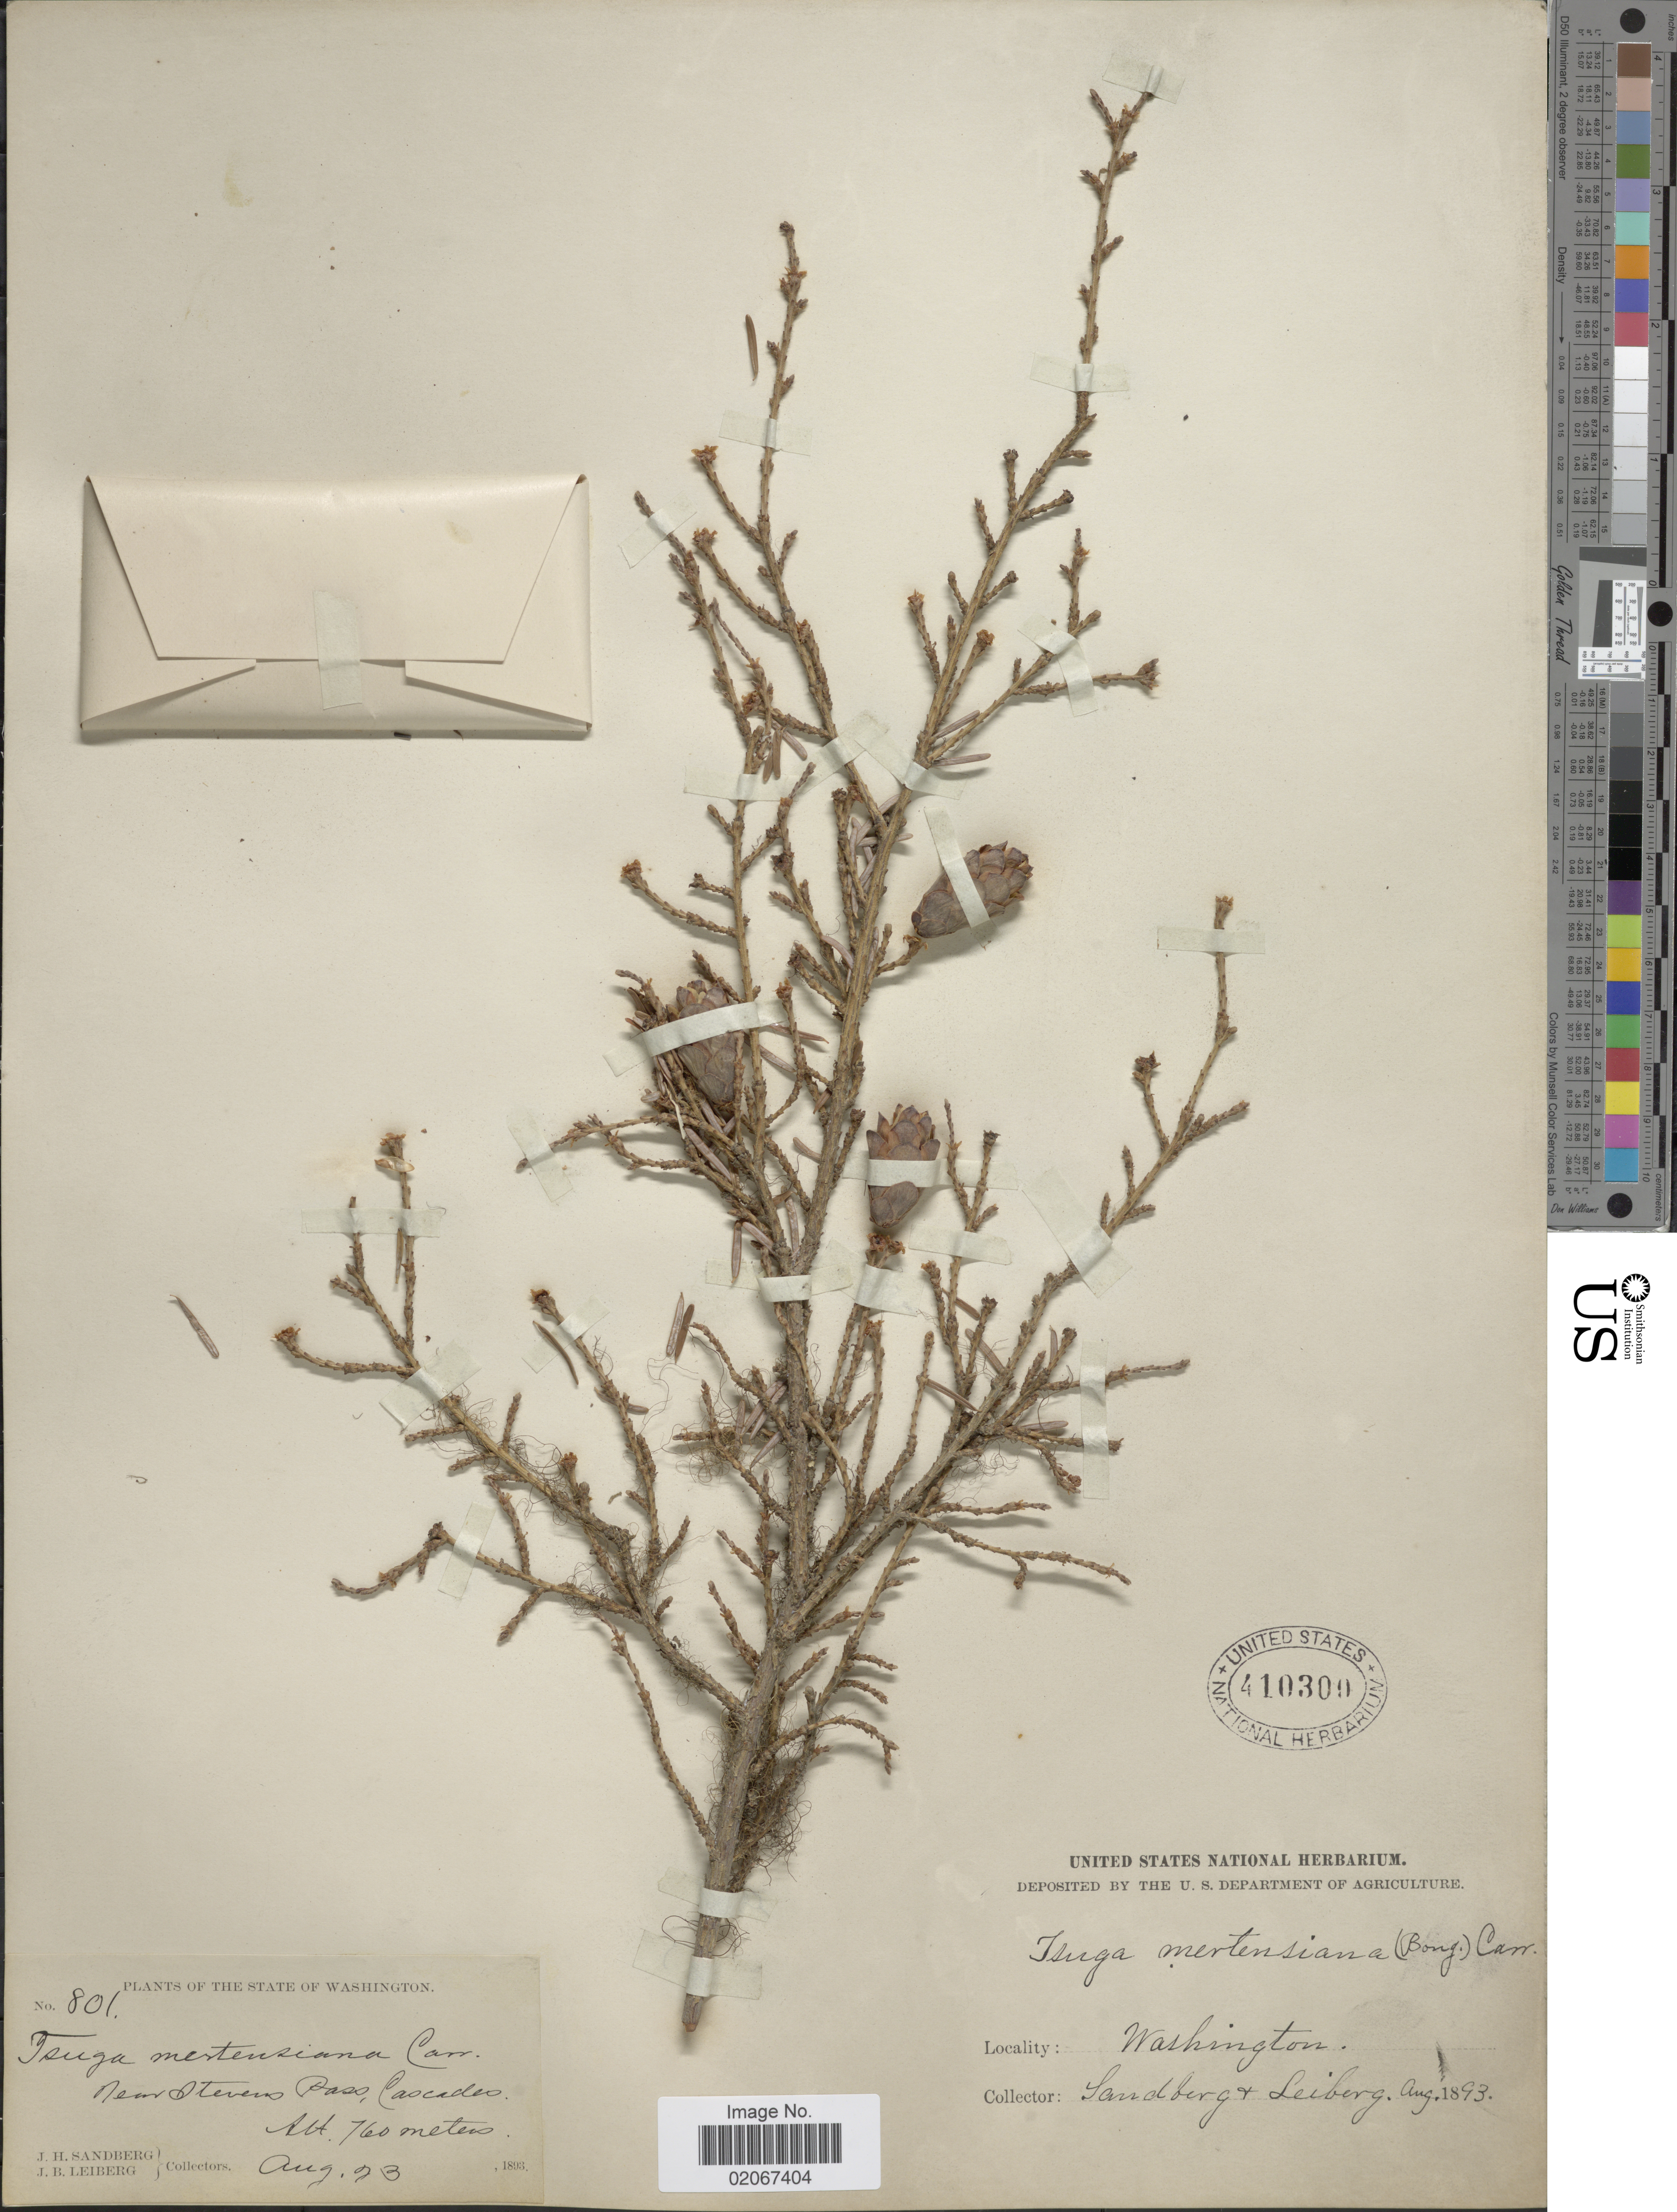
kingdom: Plantae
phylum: Tracheophyta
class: Pinopsida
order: Pinales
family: Pinaceae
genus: Tsuga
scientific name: Tsuga mertensiana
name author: (Bong.) Carrière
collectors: J. H. Sandberg & J. B. Leiberg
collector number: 801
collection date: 1893-08-23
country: United States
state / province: Washington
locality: New Stevens Pass, Cascades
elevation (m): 760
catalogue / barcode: US 410309